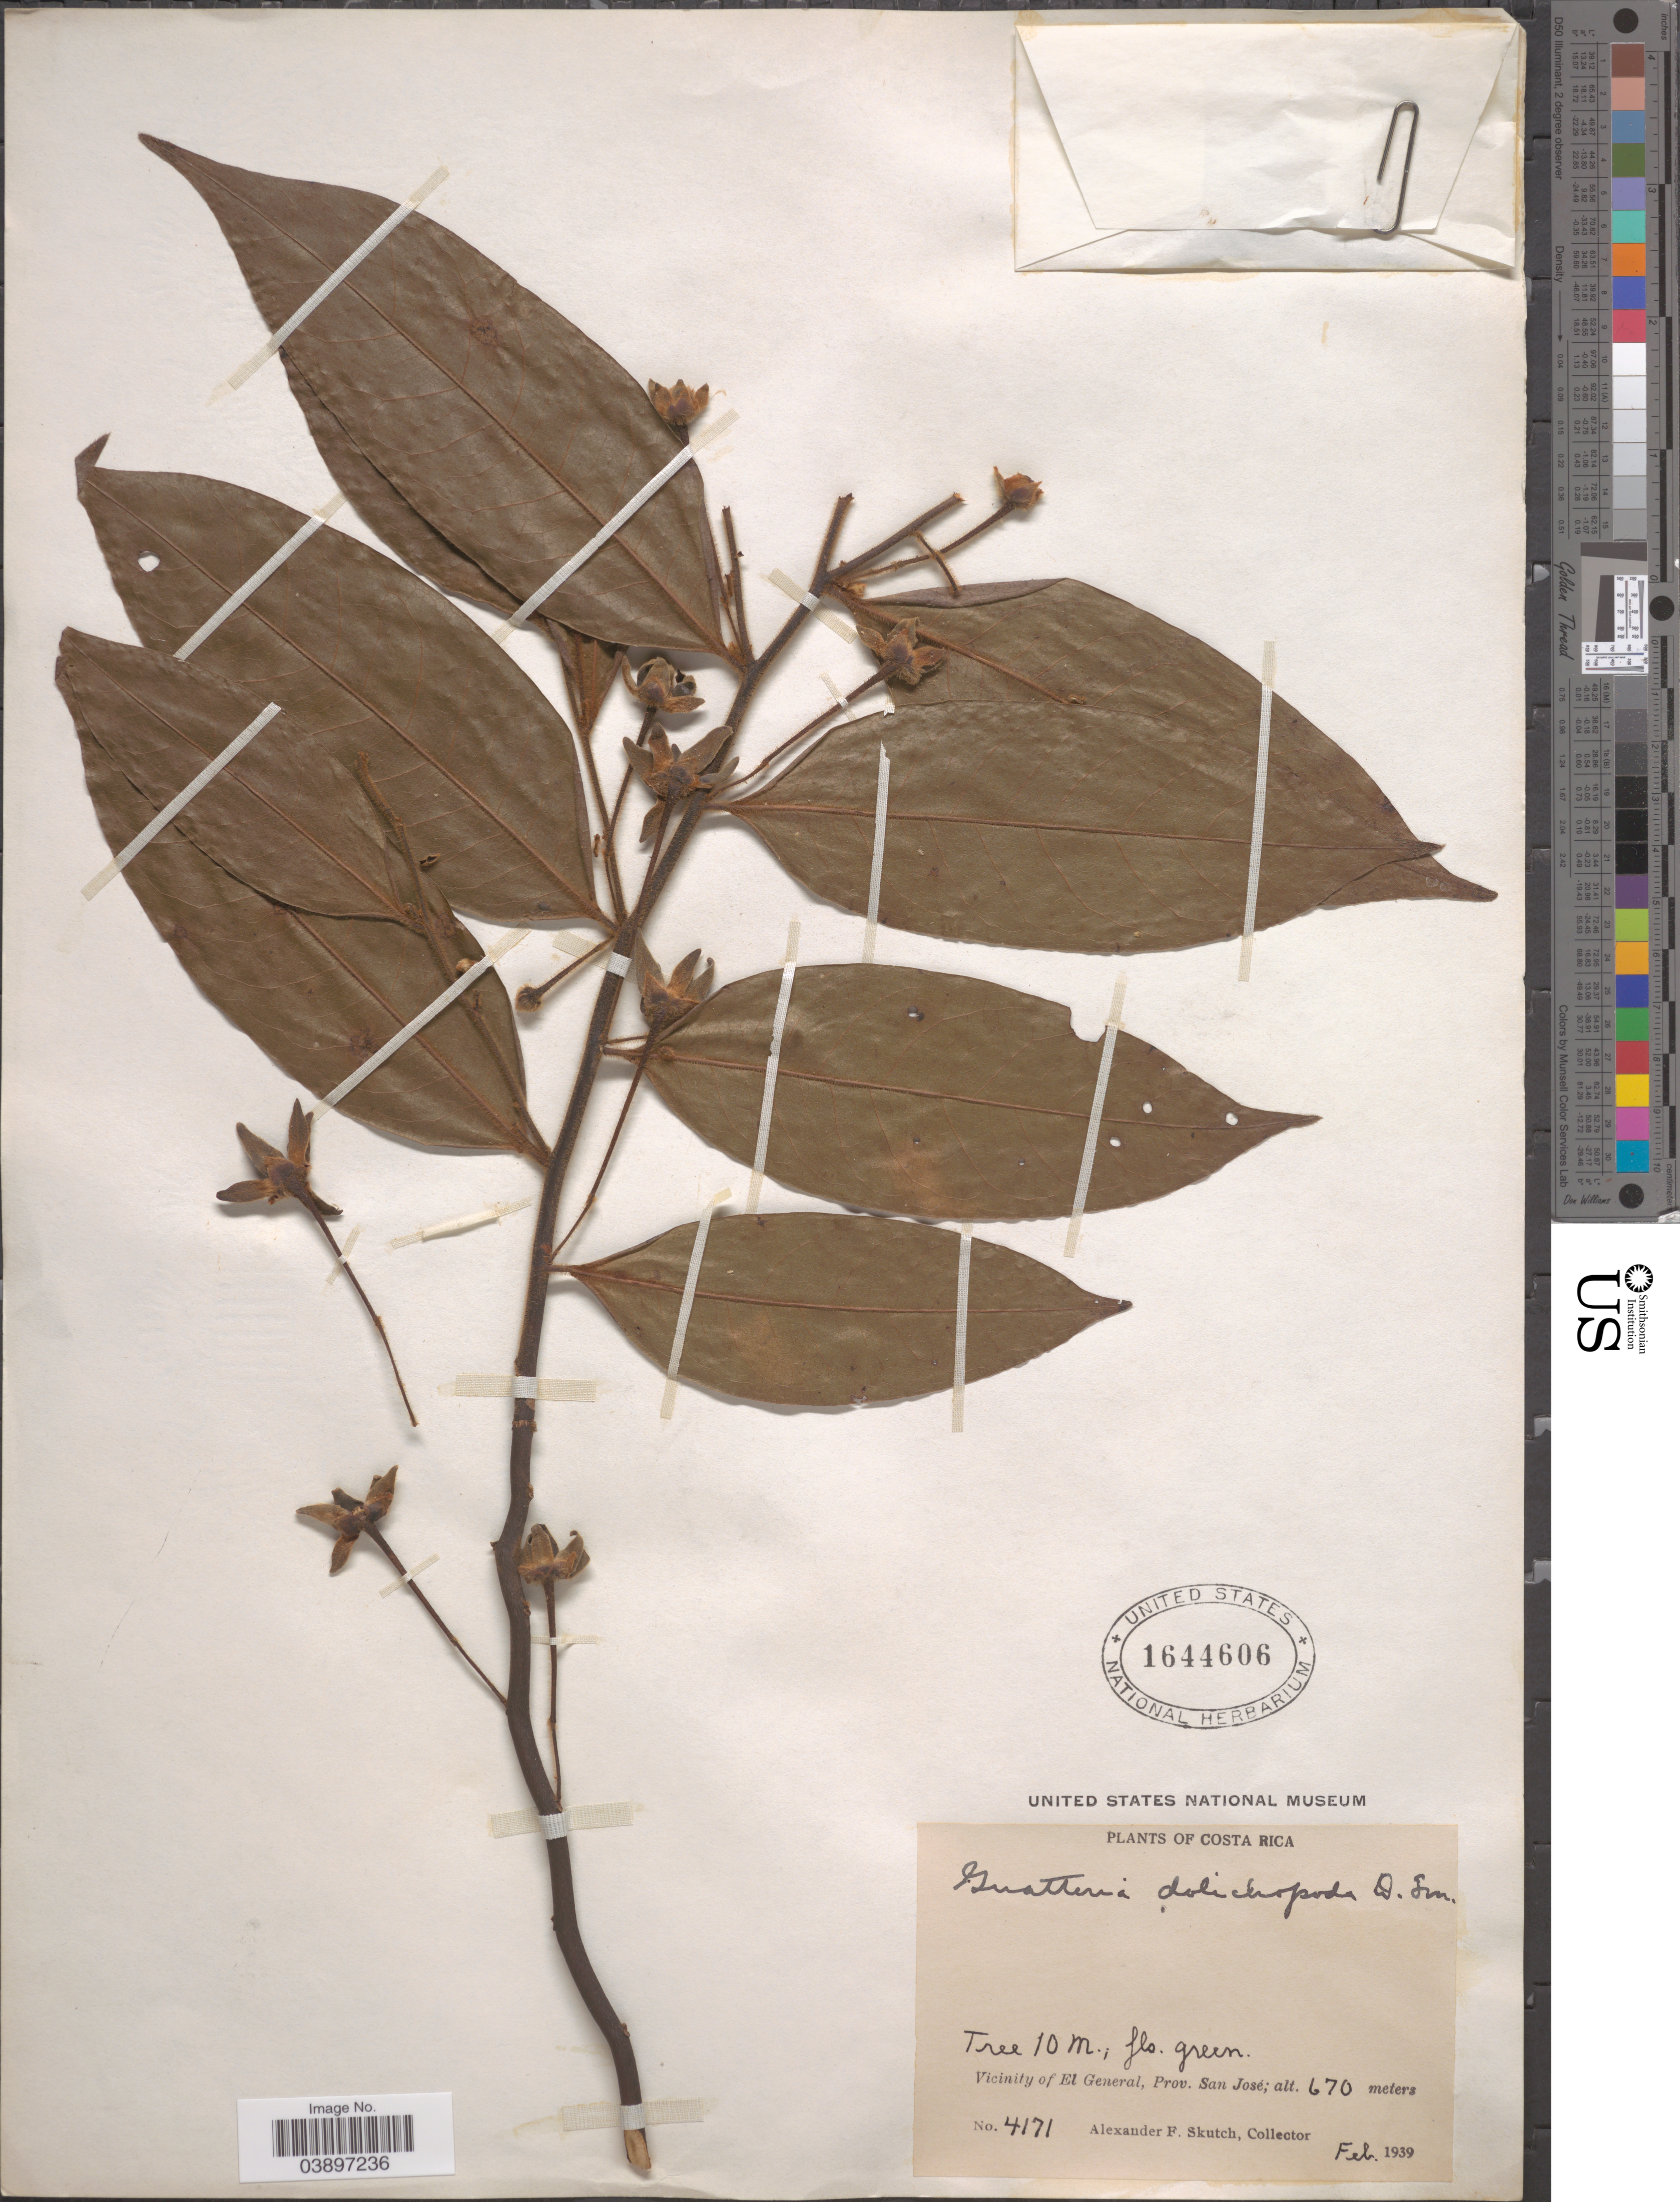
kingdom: Plantae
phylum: Tracheophyta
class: Magnoliopsida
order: Magnoliales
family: Annonaceae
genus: Guatteria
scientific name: Guatteria dolichopoda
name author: Donn. Sm.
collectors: A. F. Skutch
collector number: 4171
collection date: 1939-02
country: Costa Rica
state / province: San José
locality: Vicinity of El General.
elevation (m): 670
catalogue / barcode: US 1644606